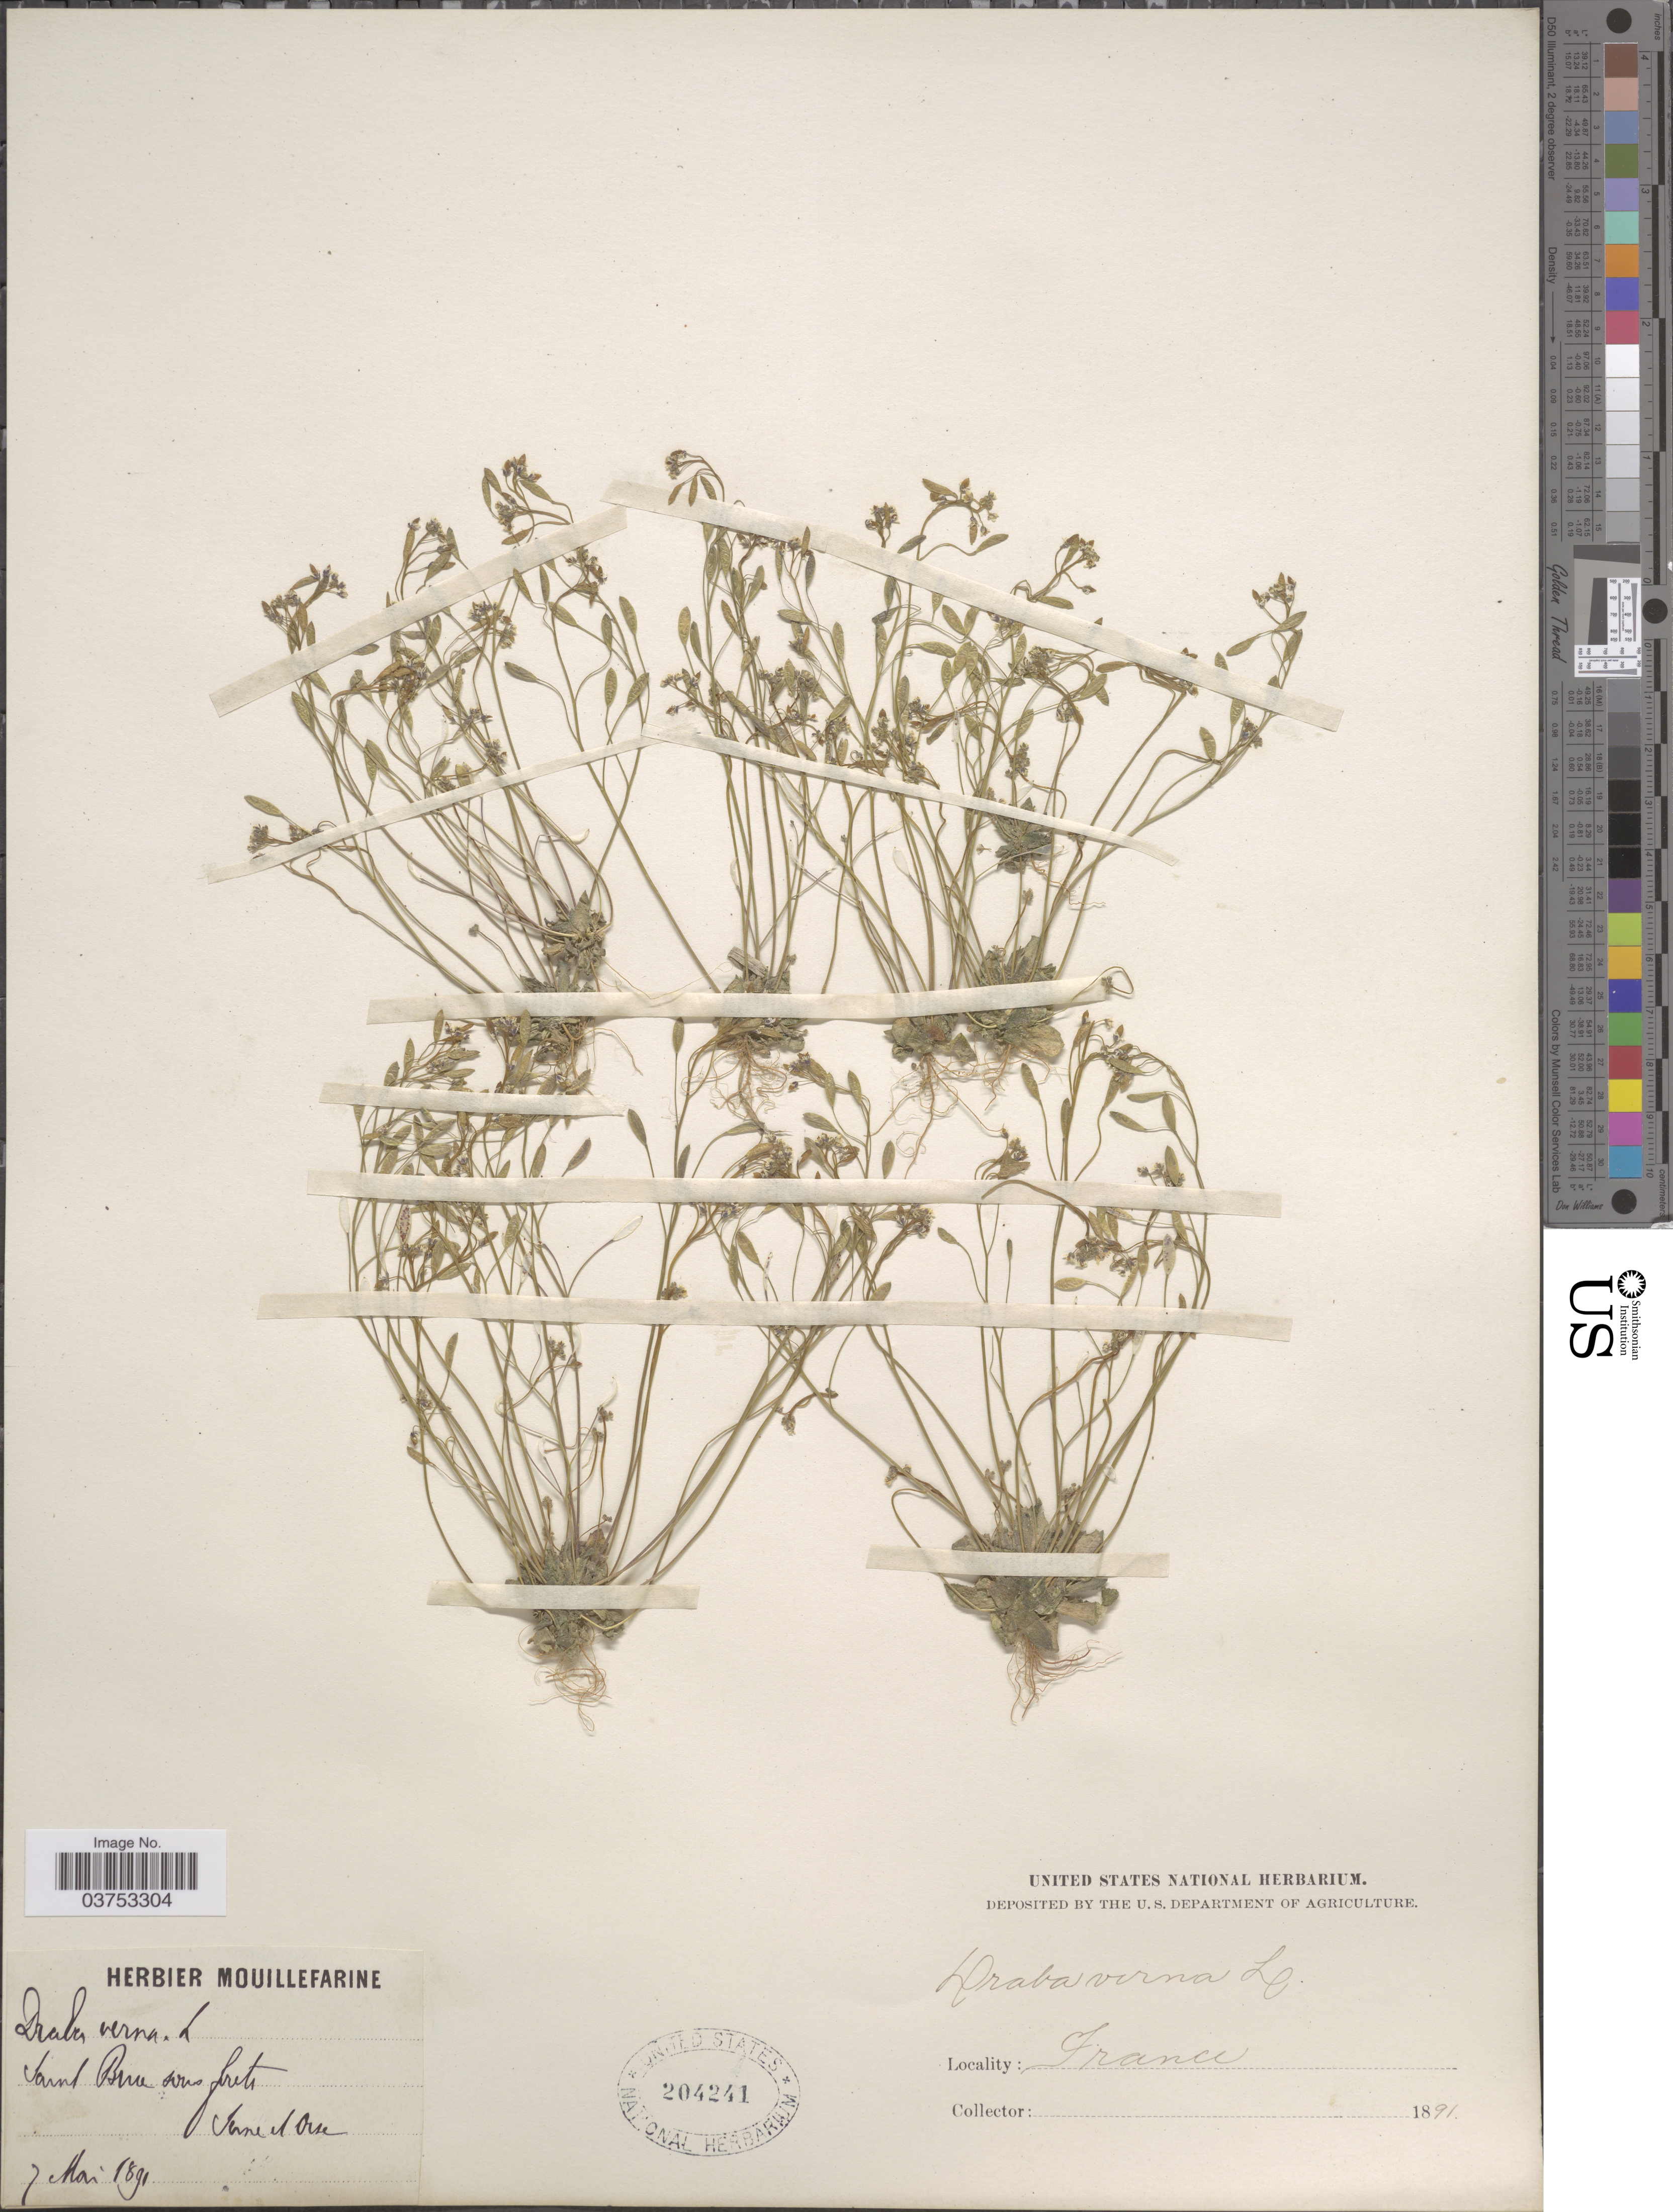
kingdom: Plantae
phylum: Tracheophyta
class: Magnoliopsida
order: Brassicales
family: Brassicaceae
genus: Draba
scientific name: Draba verna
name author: L.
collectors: ex herb. Mouillefarine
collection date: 1891-05-07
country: France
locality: Saint Brice sous forets Seine et Oise.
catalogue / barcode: US 204241